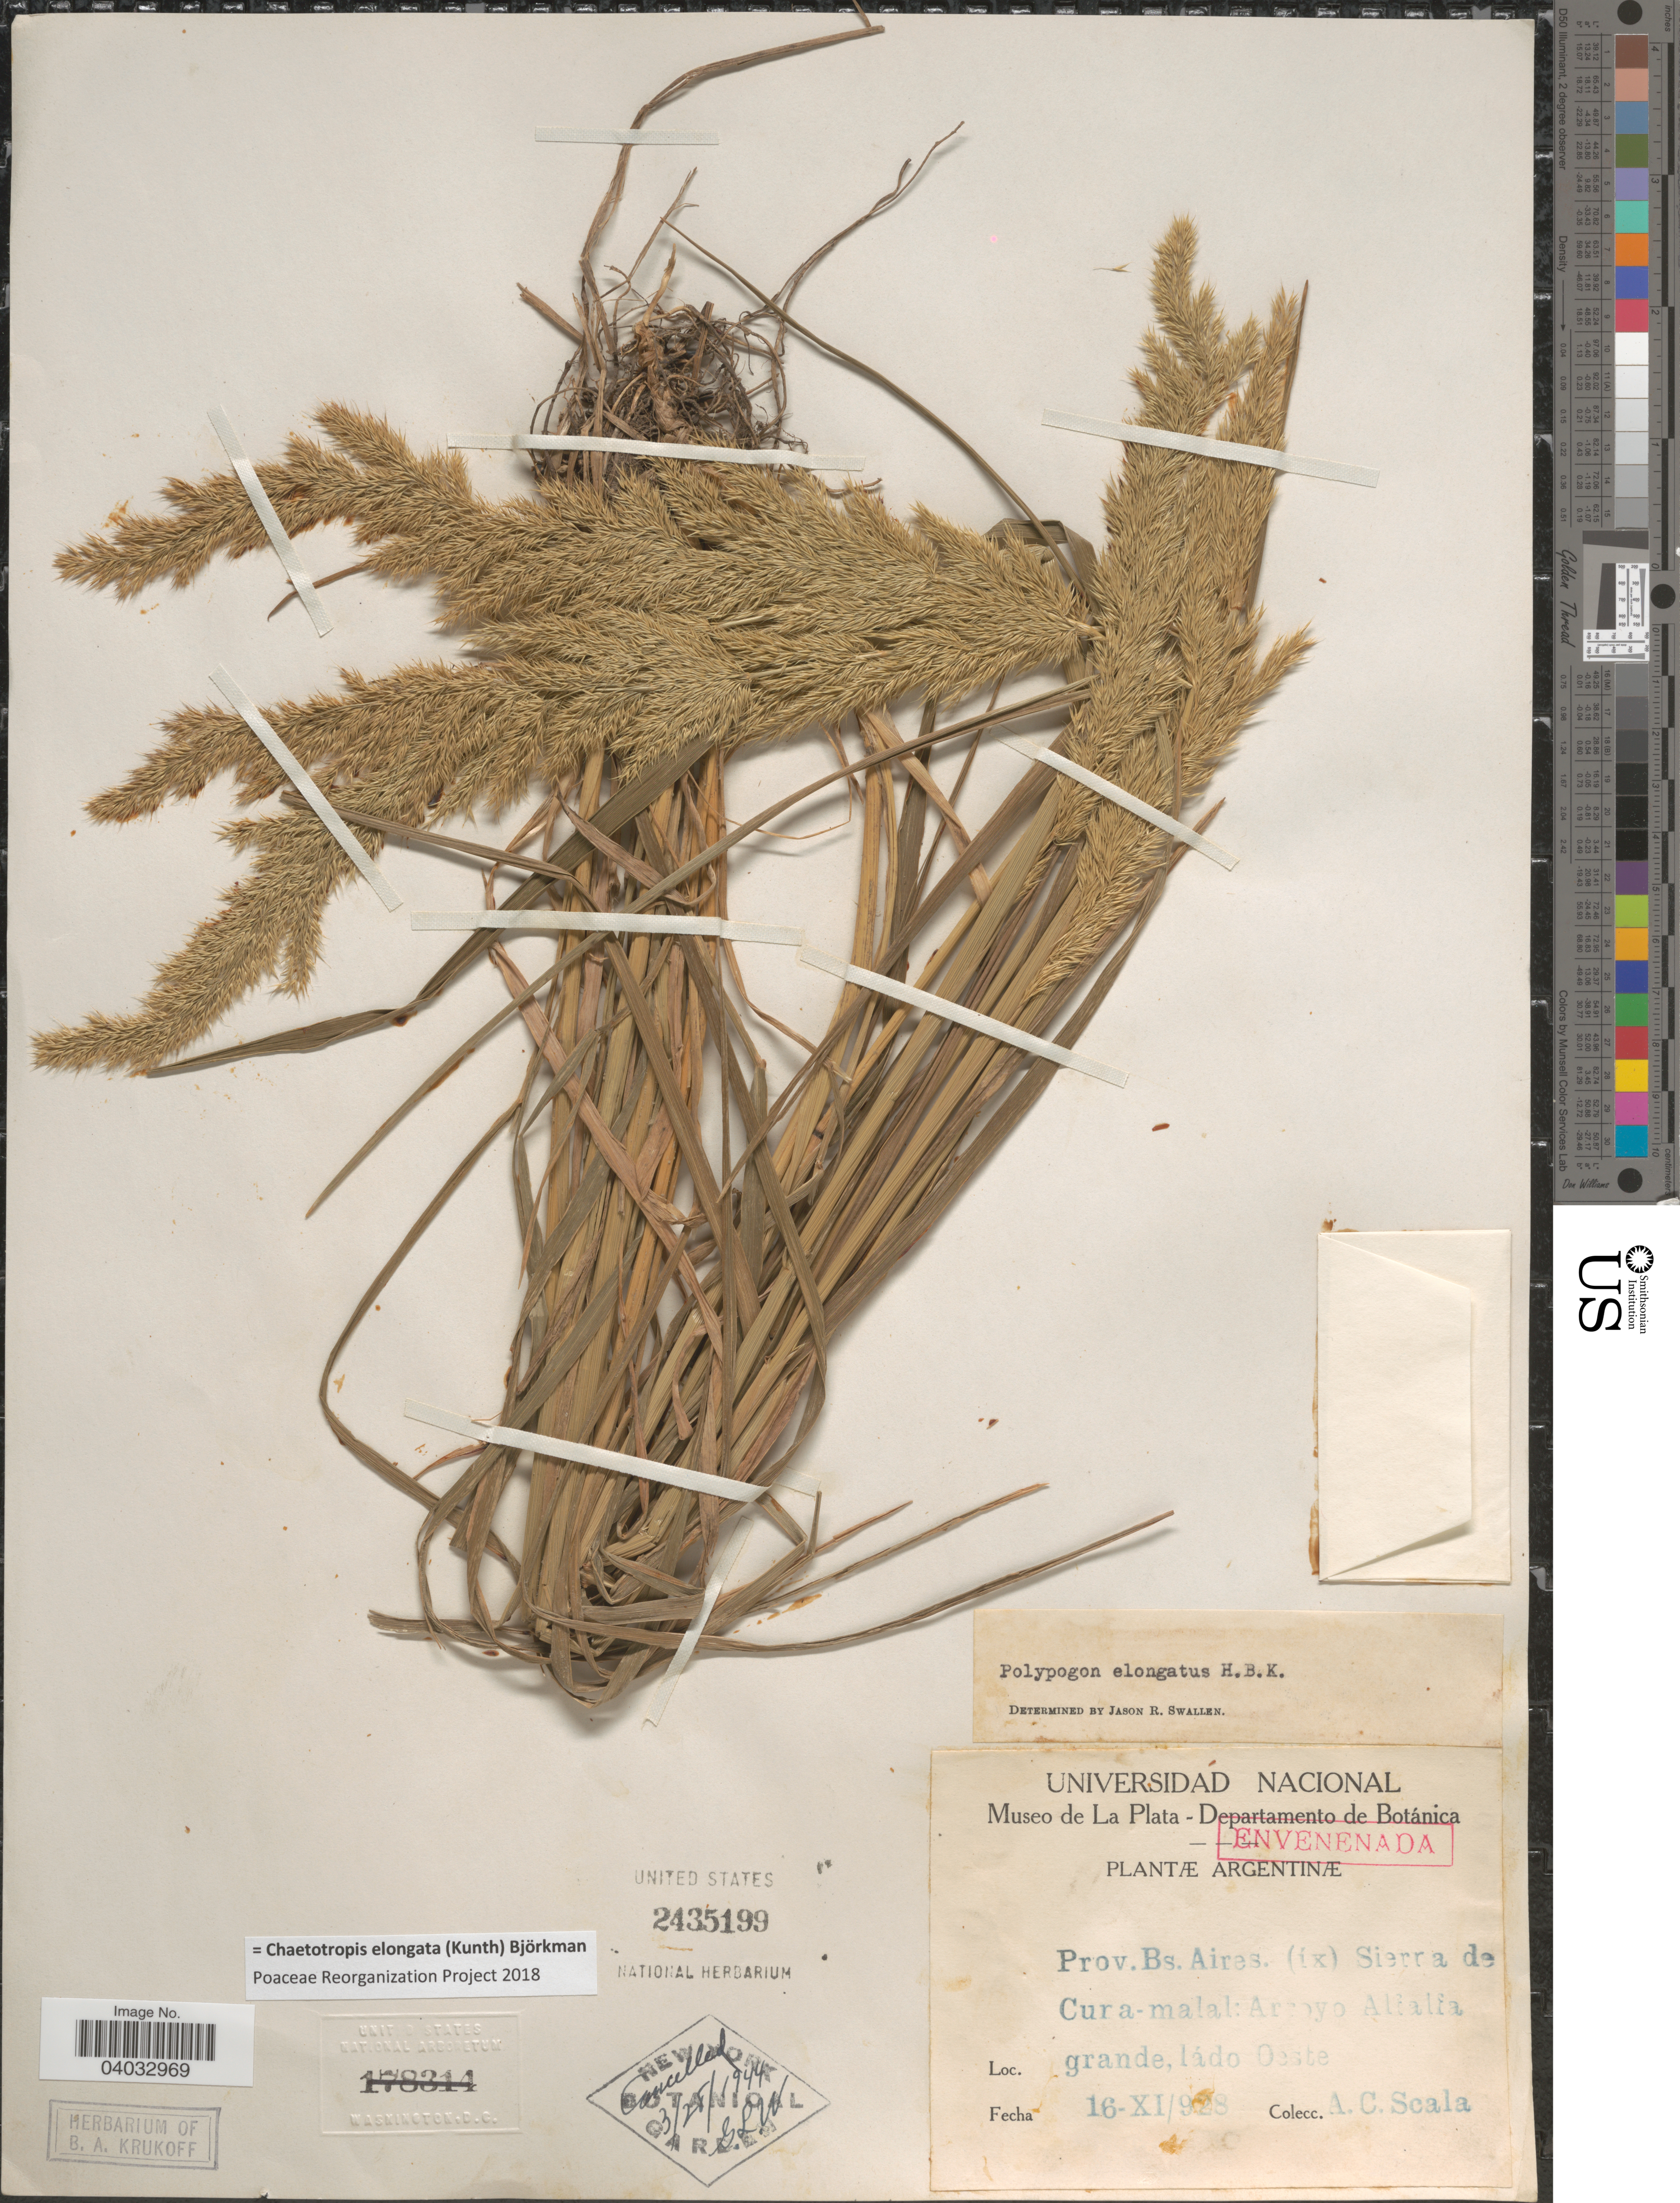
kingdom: Plantae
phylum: Tracheophyta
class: Liliopsida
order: Poales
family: Poaceae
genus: Chaetotropis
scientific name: Chaetotropis elongata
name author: (Kunth) Björkman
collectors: A. Scala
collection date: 1928-11-16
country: Argentina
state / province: Buenos Aires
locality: Prov.Bs.Aires. (ix) Sierra de Cura-malal: Arroyo Alfalfa grande, ládo Oeste.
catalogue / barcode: US 2435199